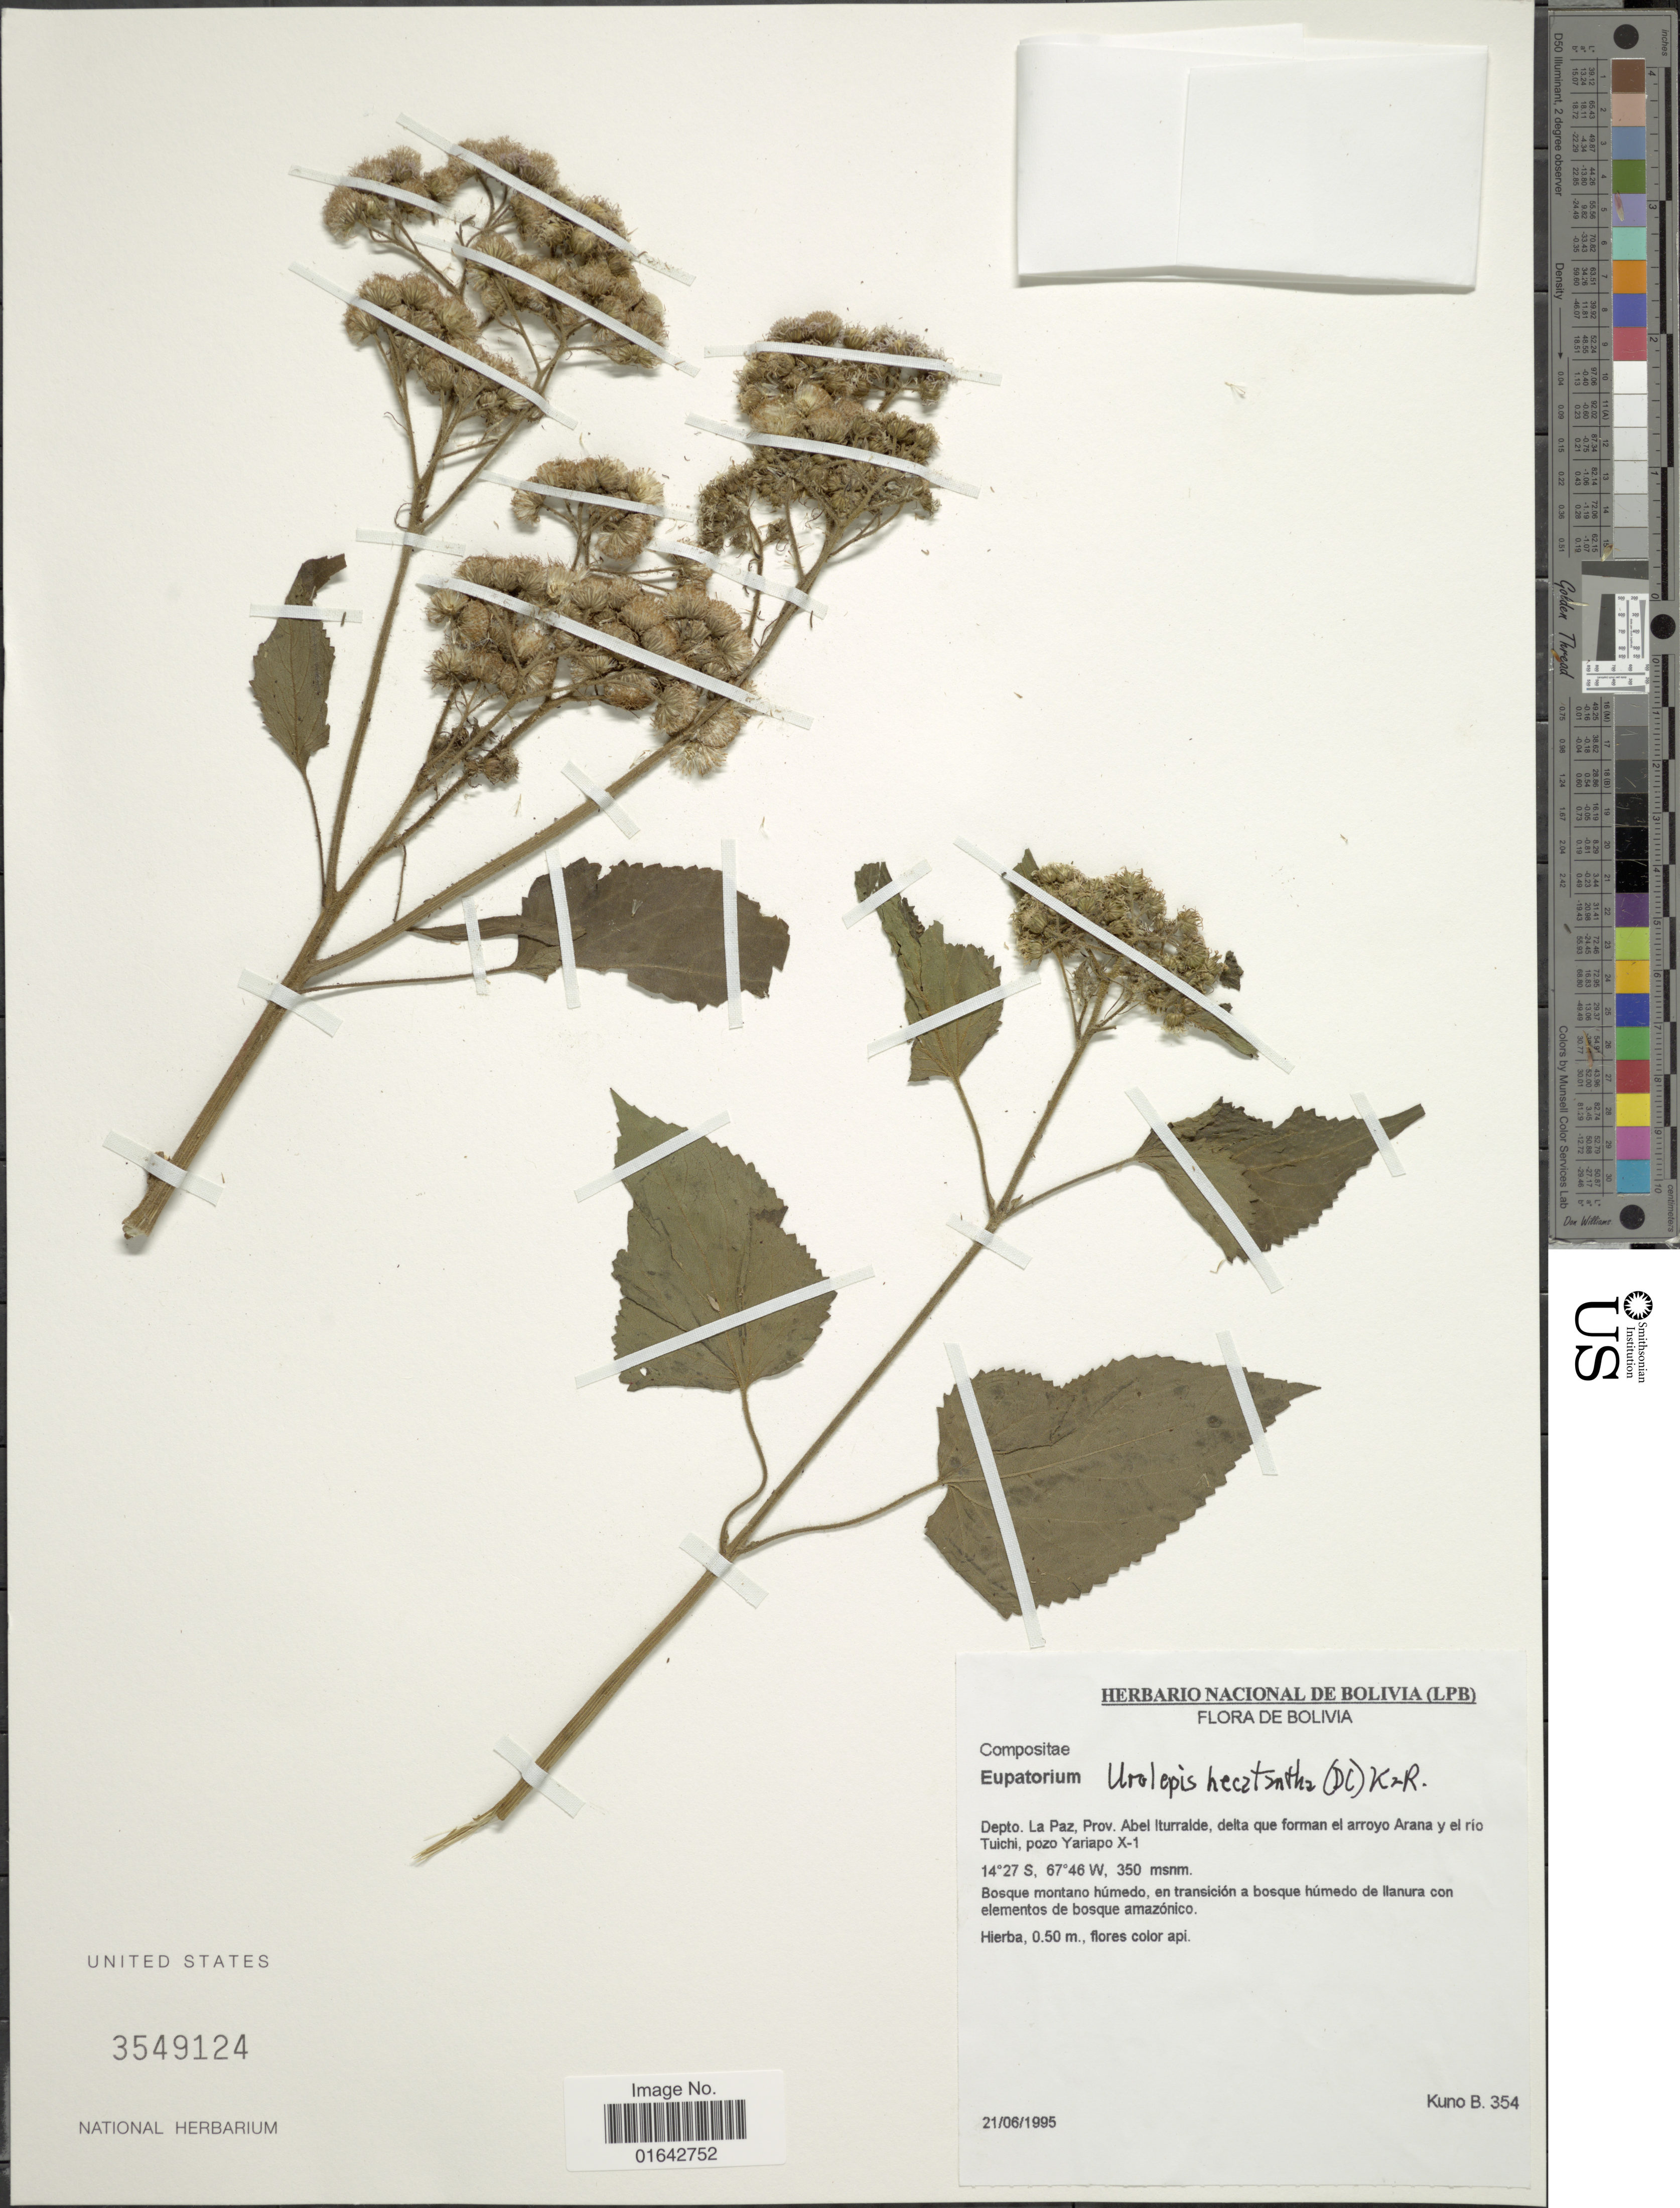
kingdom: Plantae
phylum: Tracheophyta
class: Magnoliopsida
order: Asterales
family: Asteraceae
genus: Urolepis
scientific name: Urolepis hecatantha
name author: (DC.) R.M. King & H. Rob.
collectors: B. Kuno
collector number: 354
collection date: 1995-06-21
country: Bolivia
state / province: La Paz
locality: Depto. La Paz, Prov. Abel Iturralde, delta que forman el arroyo Arana y el rio Tuichi, pozo Yariapo X-1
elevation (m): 350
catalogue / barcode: US 3549124